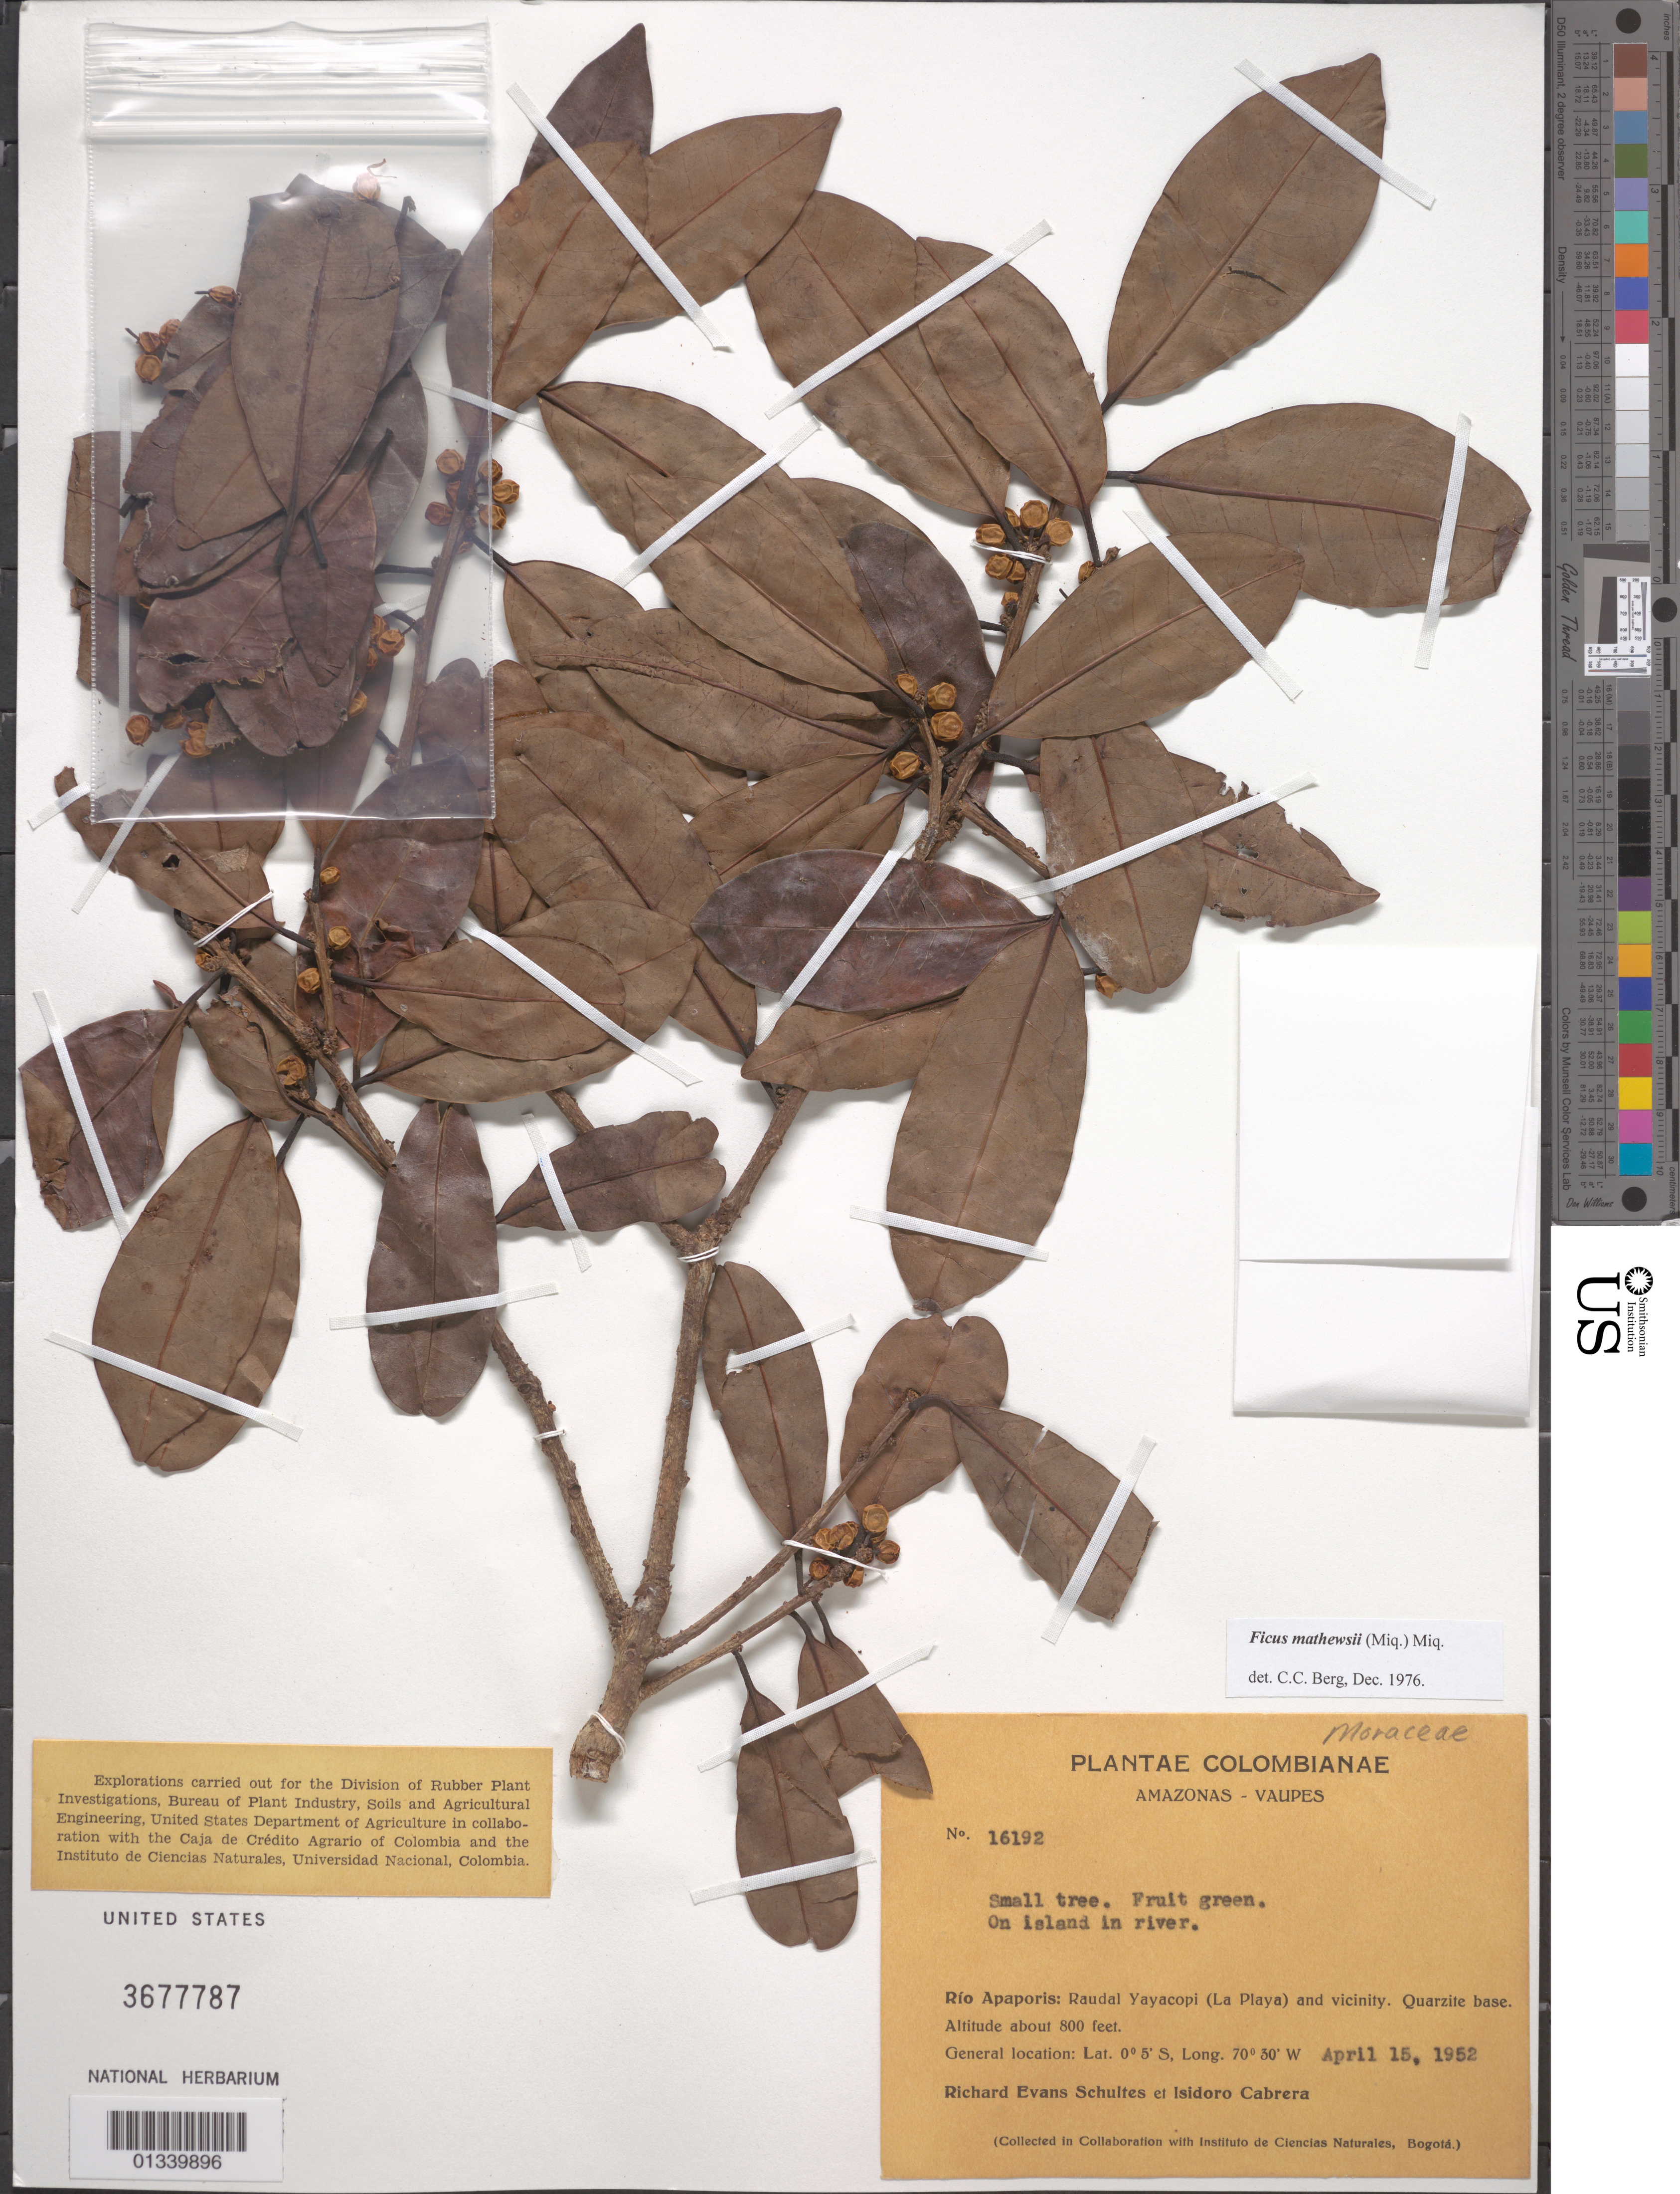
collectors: R. E. Schultes & I. Cabrera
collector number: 16192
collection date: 1952-04-15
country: Colombia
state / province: Amazonas / Vaupés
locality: Rio Apaporis: Raudal Yayacopi (La Playa) and vicinity. Quarzite base.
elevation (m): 244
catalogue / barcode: US 3677787